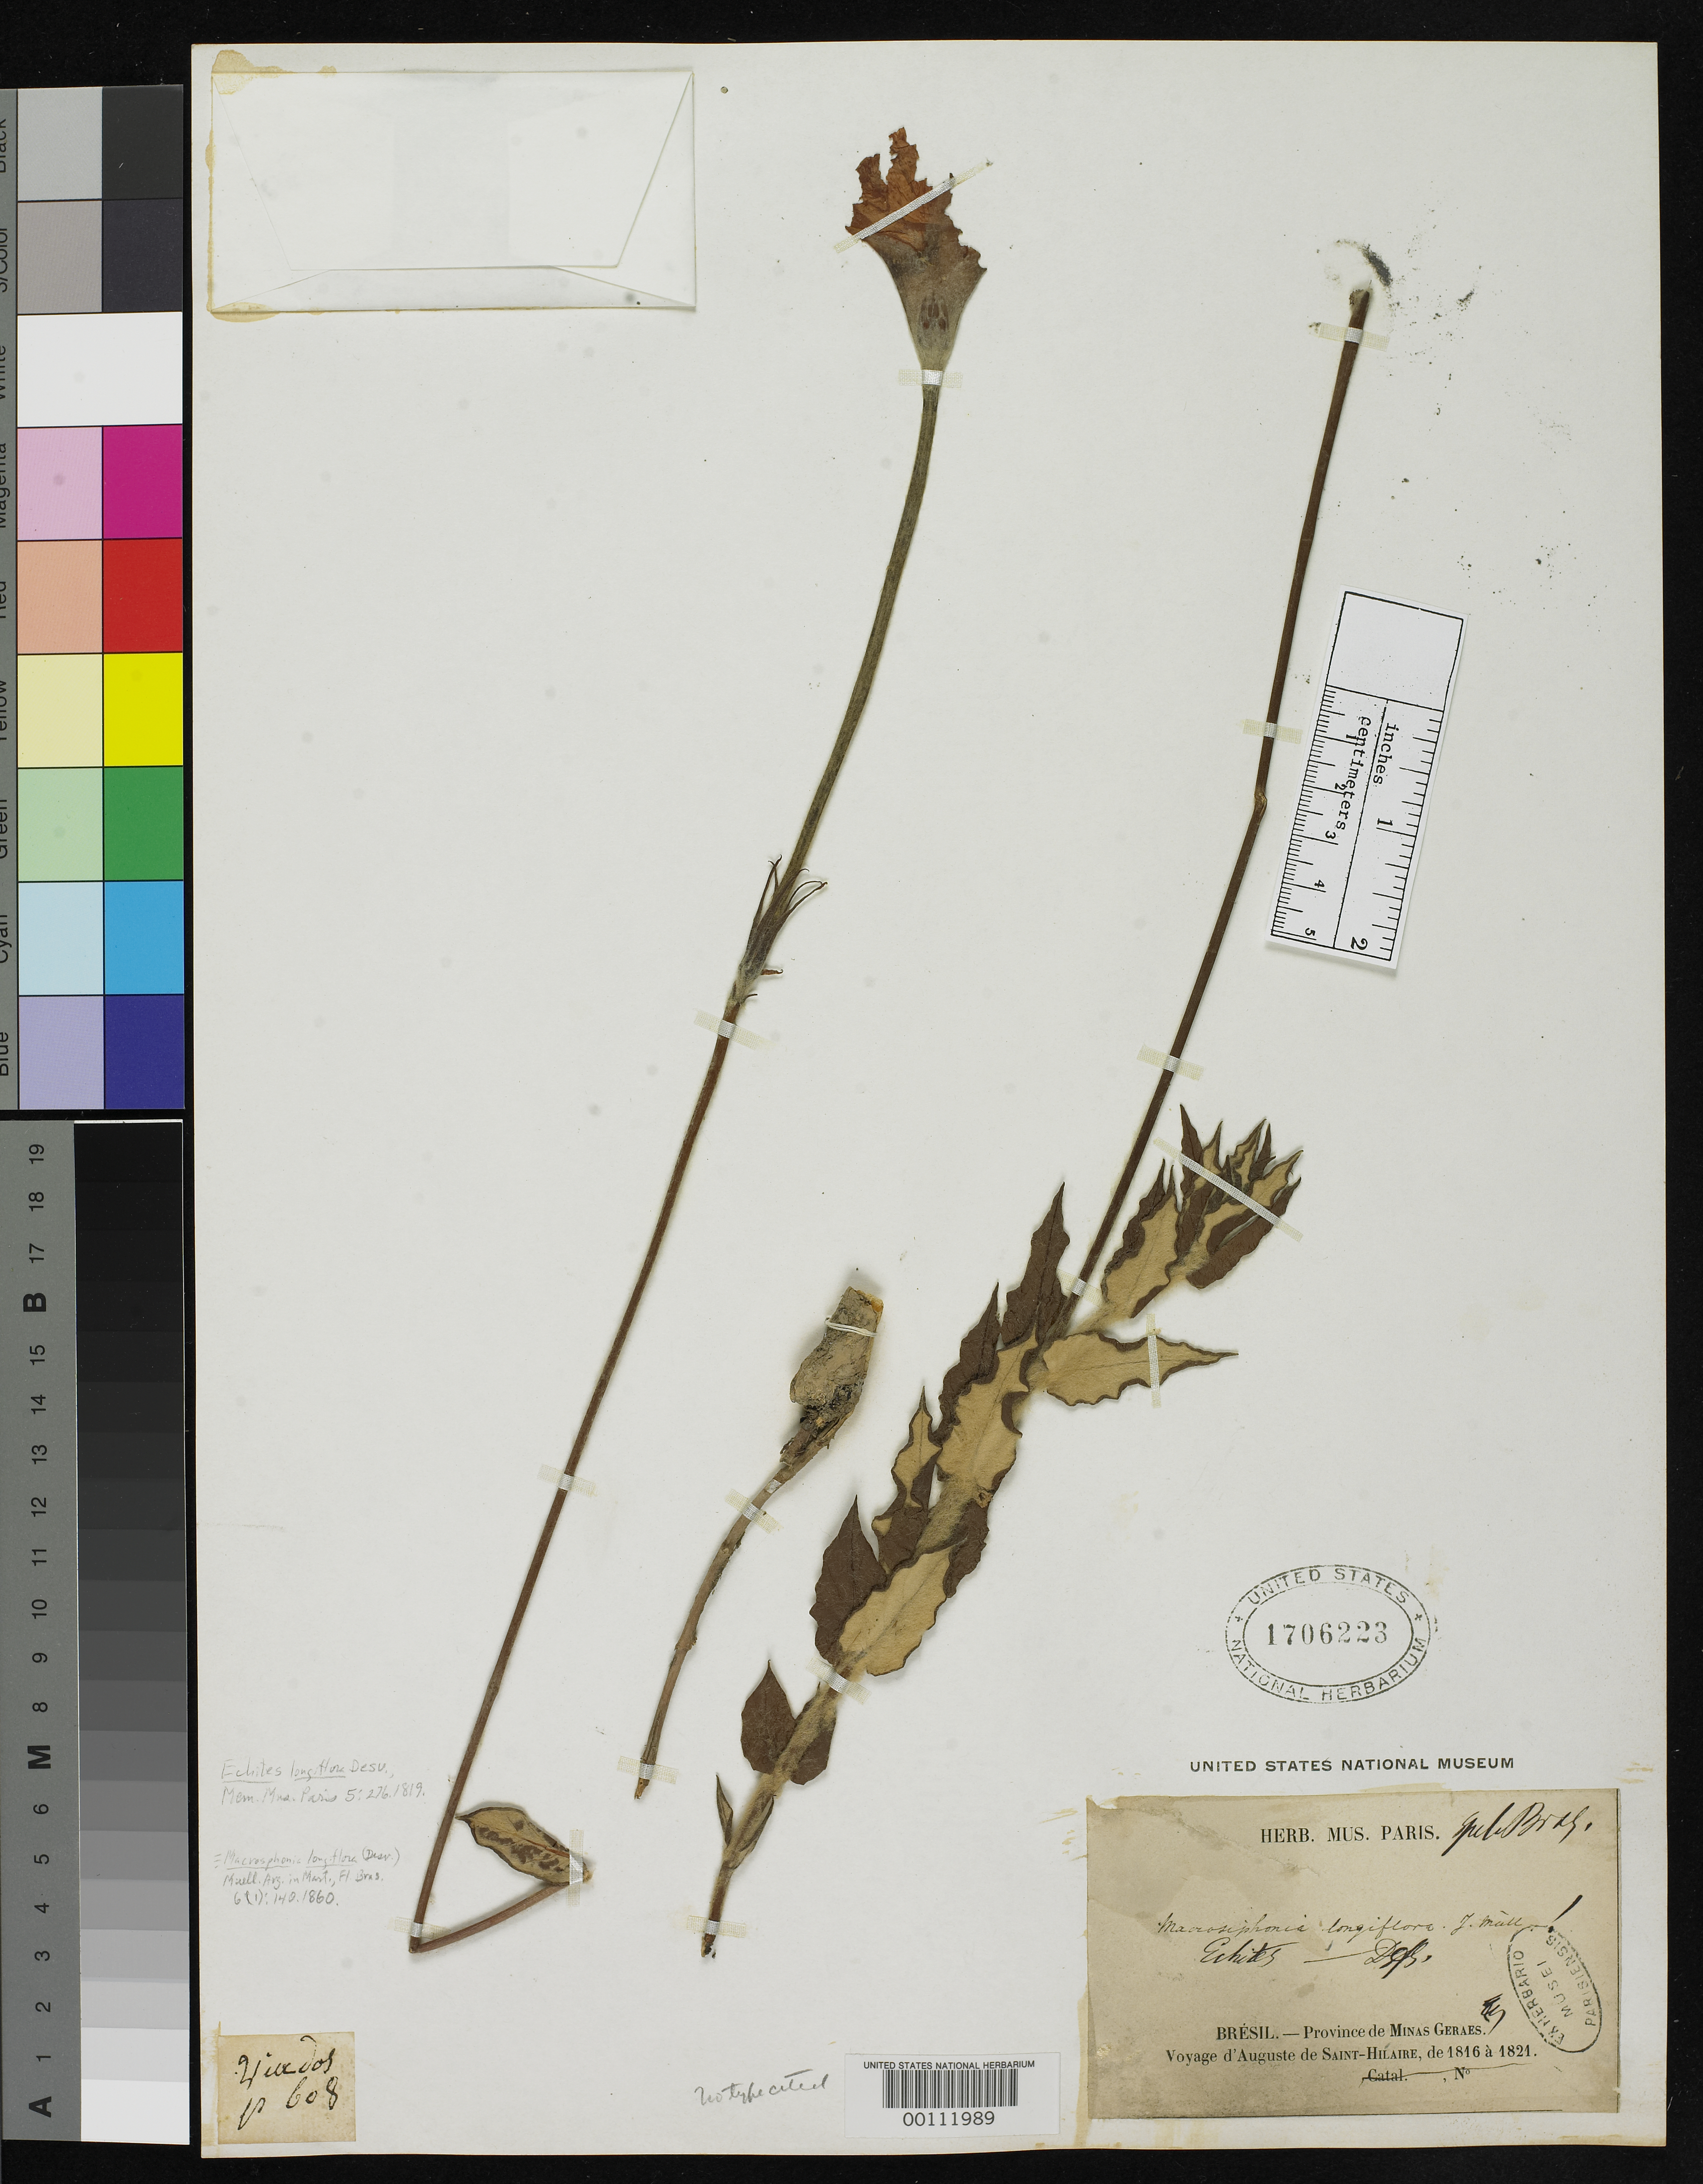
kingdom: Plantae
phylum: Tracheophyta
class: Magnoliopsida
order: Gentianales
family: Apocynaceae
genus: Echites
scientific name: Echites longiflora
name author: Desv.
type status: Isotype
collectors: A. F. C. P. de Saint-Hilaire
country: Brazil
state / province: Minas Gerais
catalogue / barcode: US 1706223